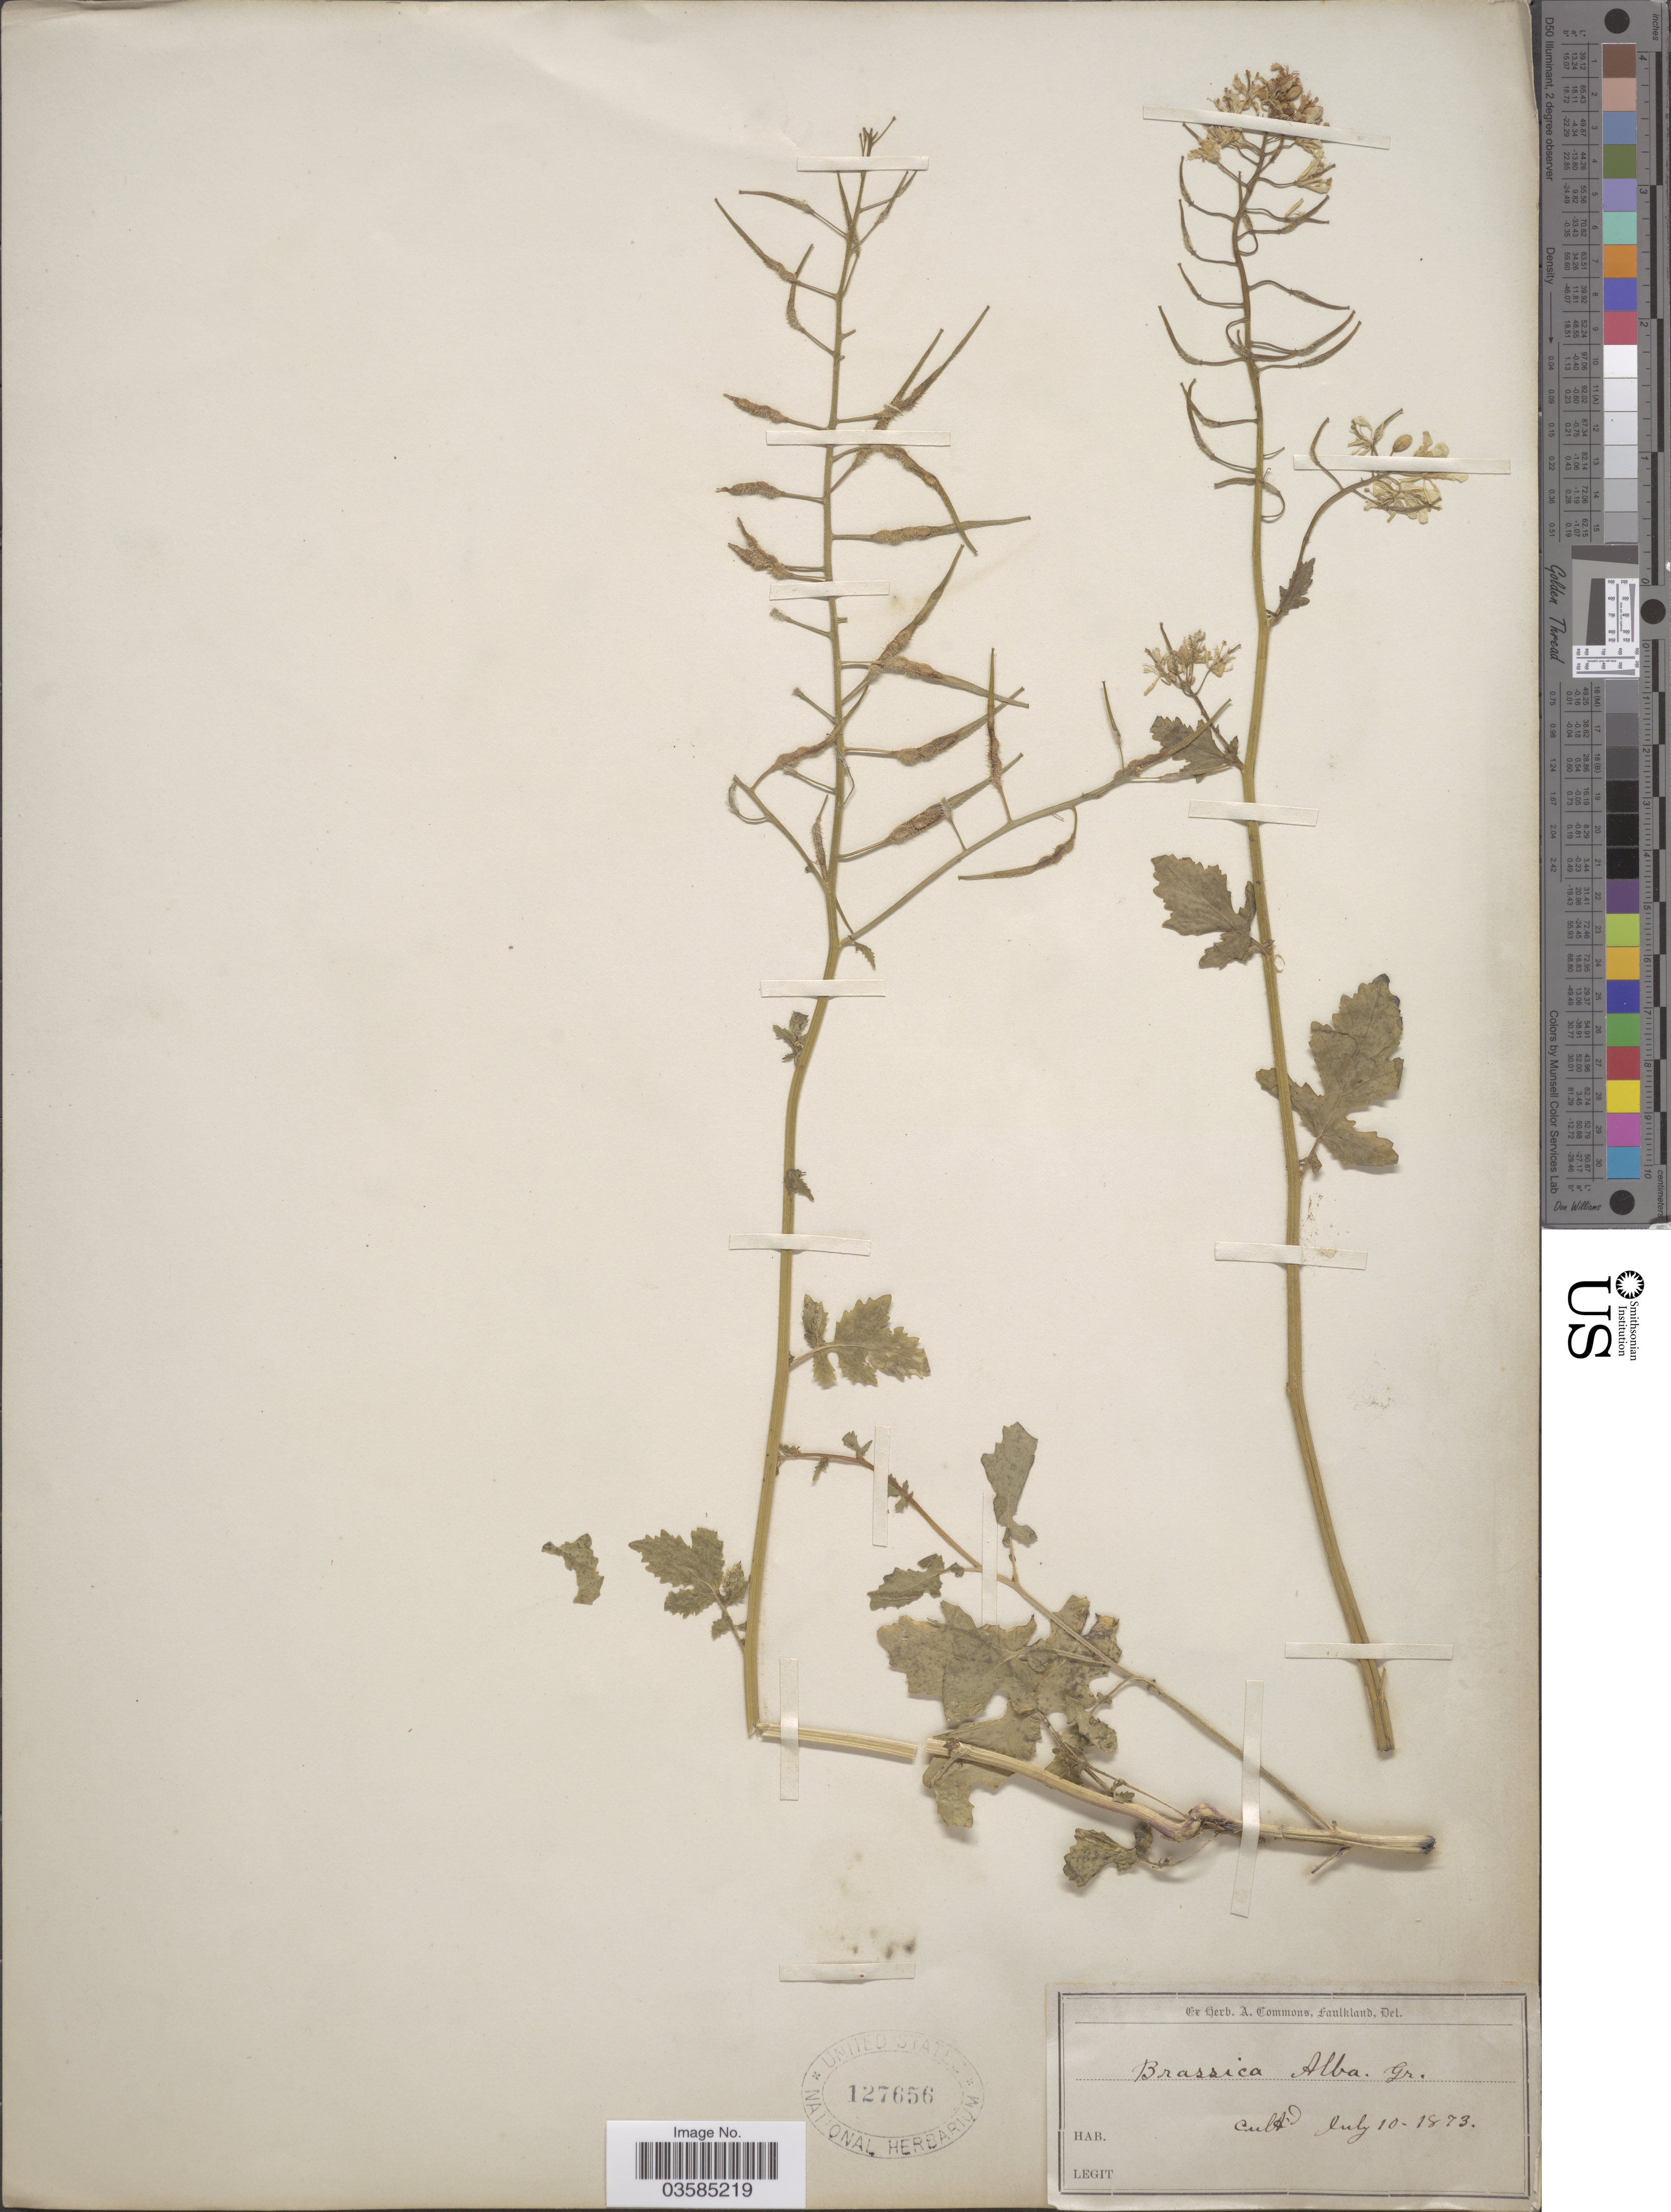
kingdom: Plantae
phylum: Tracheophyta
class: Magnoliopsida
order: Brassicales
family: Brassicaceae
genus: Brassica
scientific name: Brassica alba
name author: (L.) L. Rabenhorst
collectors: ex herb. A. Commons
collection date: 1873-07-10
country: United States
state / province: Delaware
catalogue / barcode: US 127656